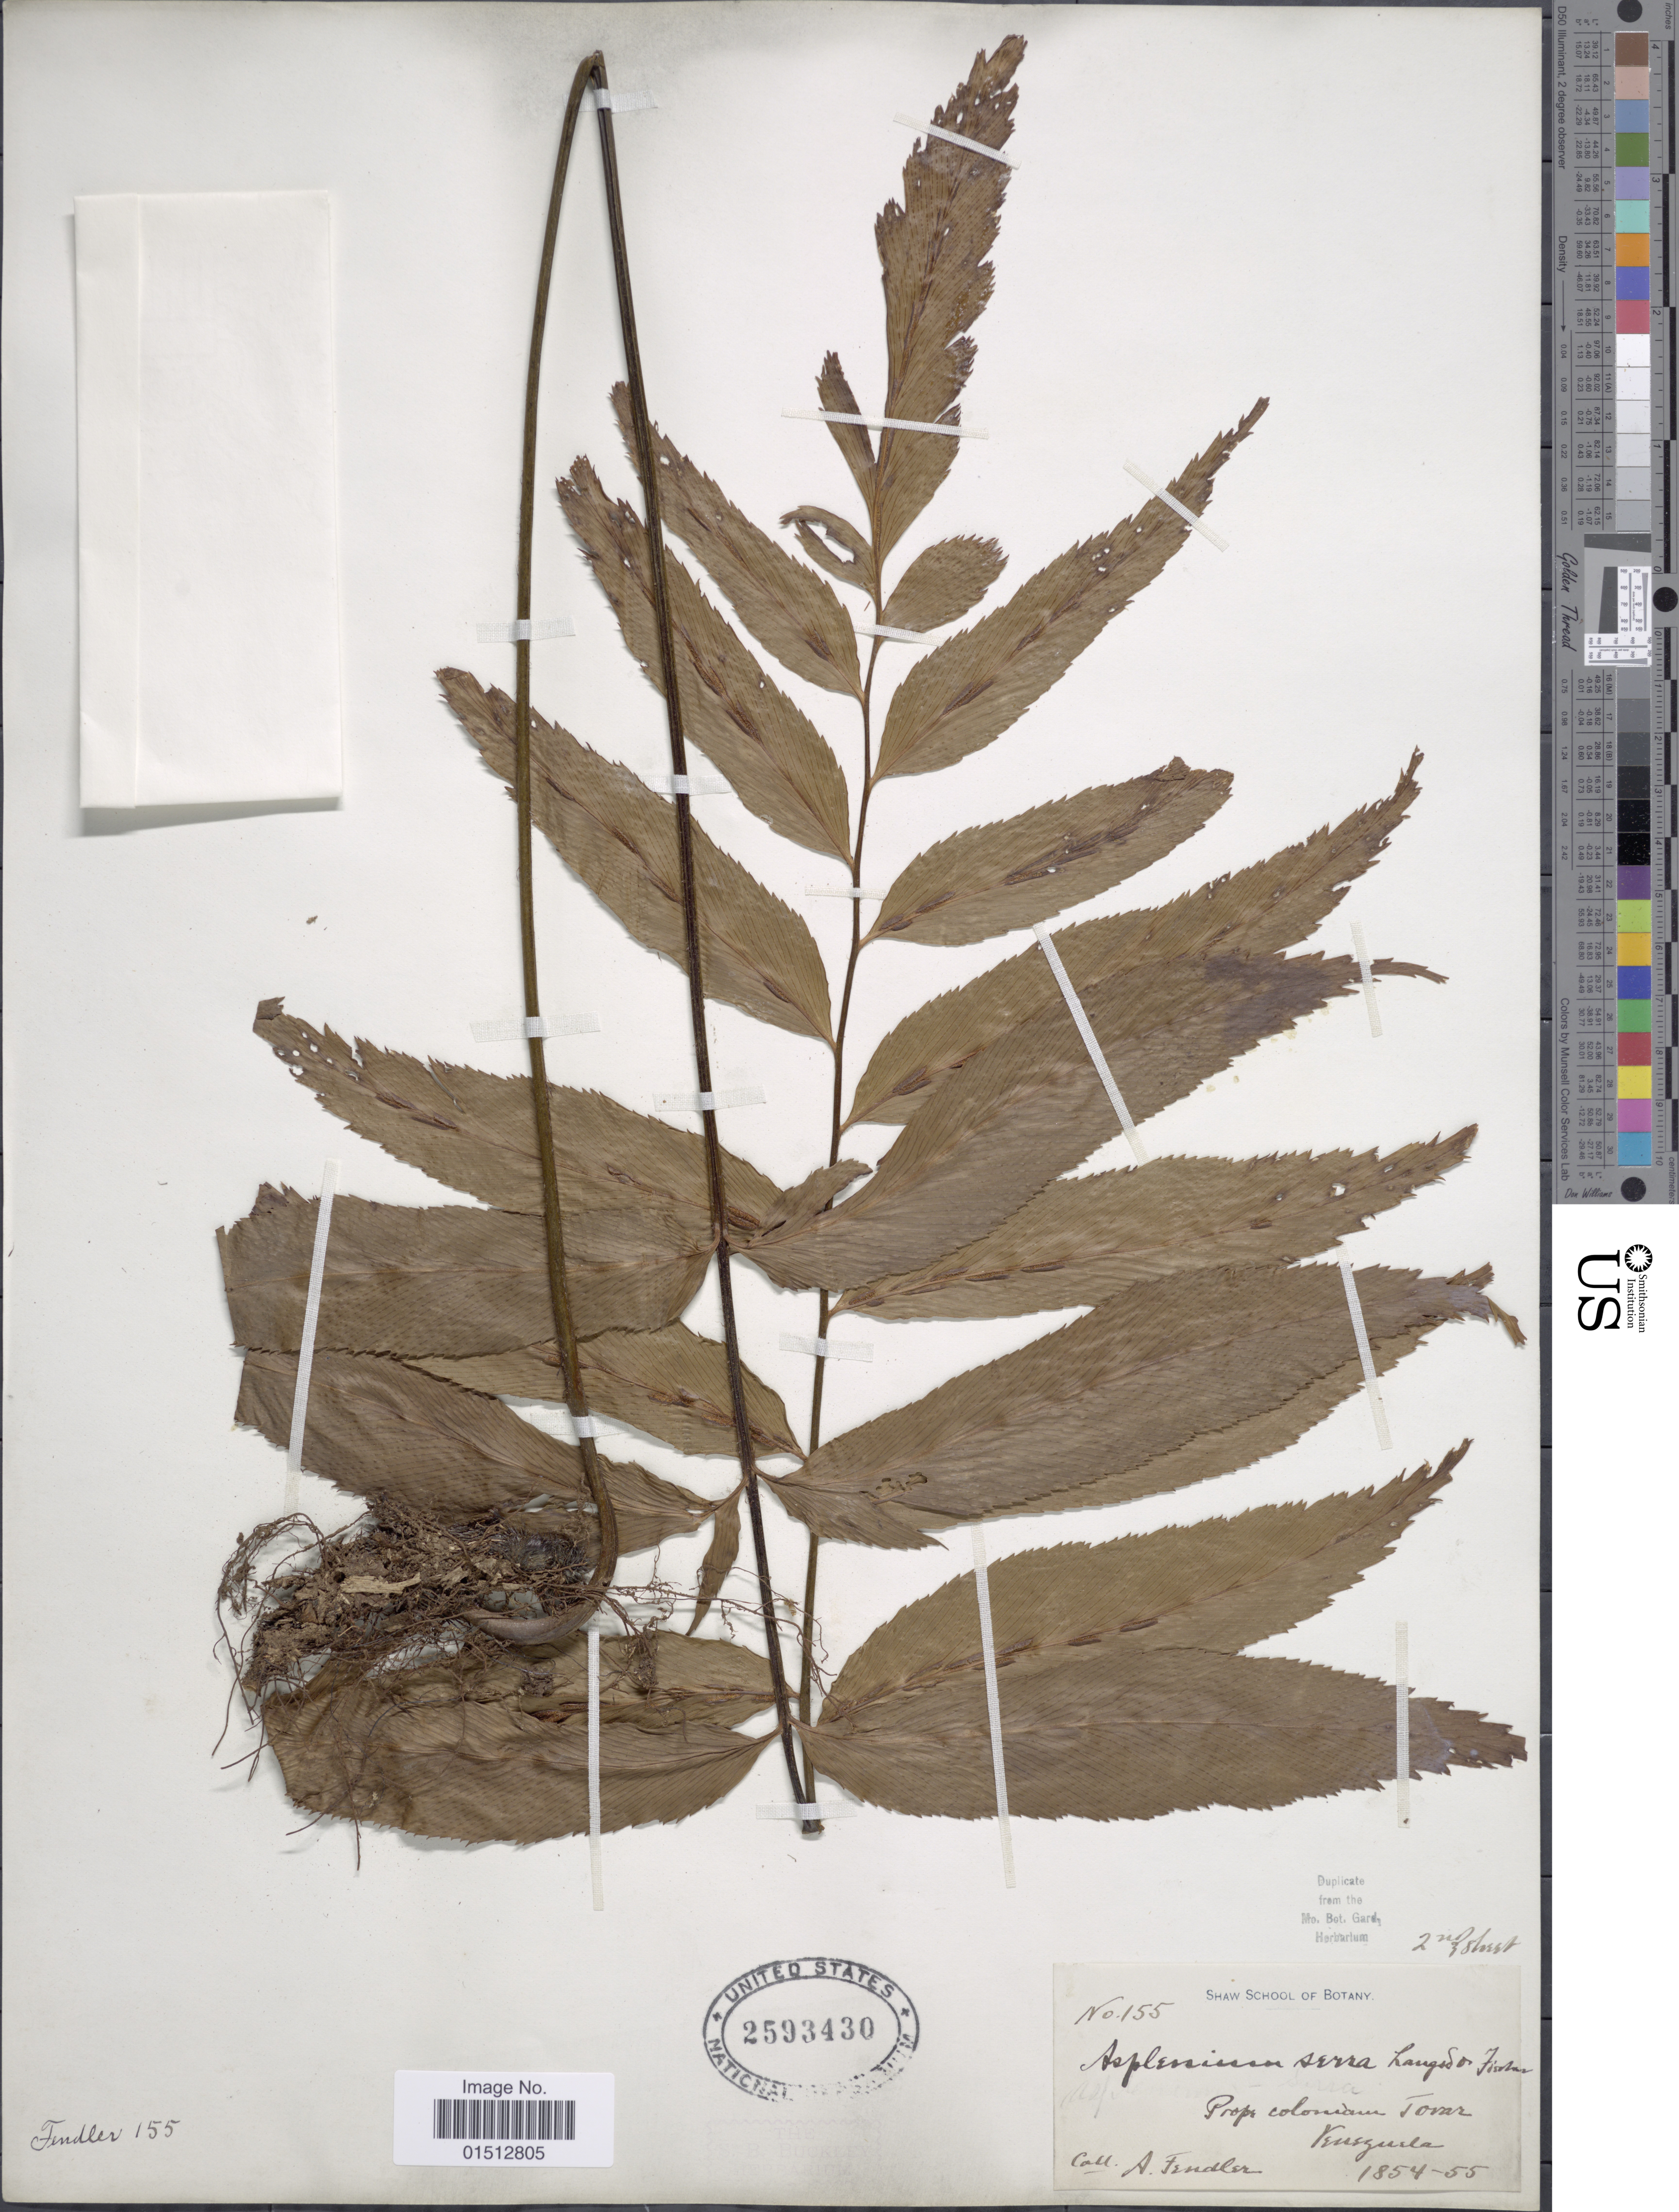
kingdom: Plantae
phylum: Tracheophyta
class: Polypodiopsida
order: Polypodiales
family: Aspleniaceae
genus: Asplenium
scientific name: Asplenium serra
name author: Langsd. & Fisch.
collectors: A. Fendler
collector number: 155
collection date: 1854/1855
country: Venezuela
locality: Prope coloniam Tovar. Venezuela.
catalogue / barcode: US 2593430